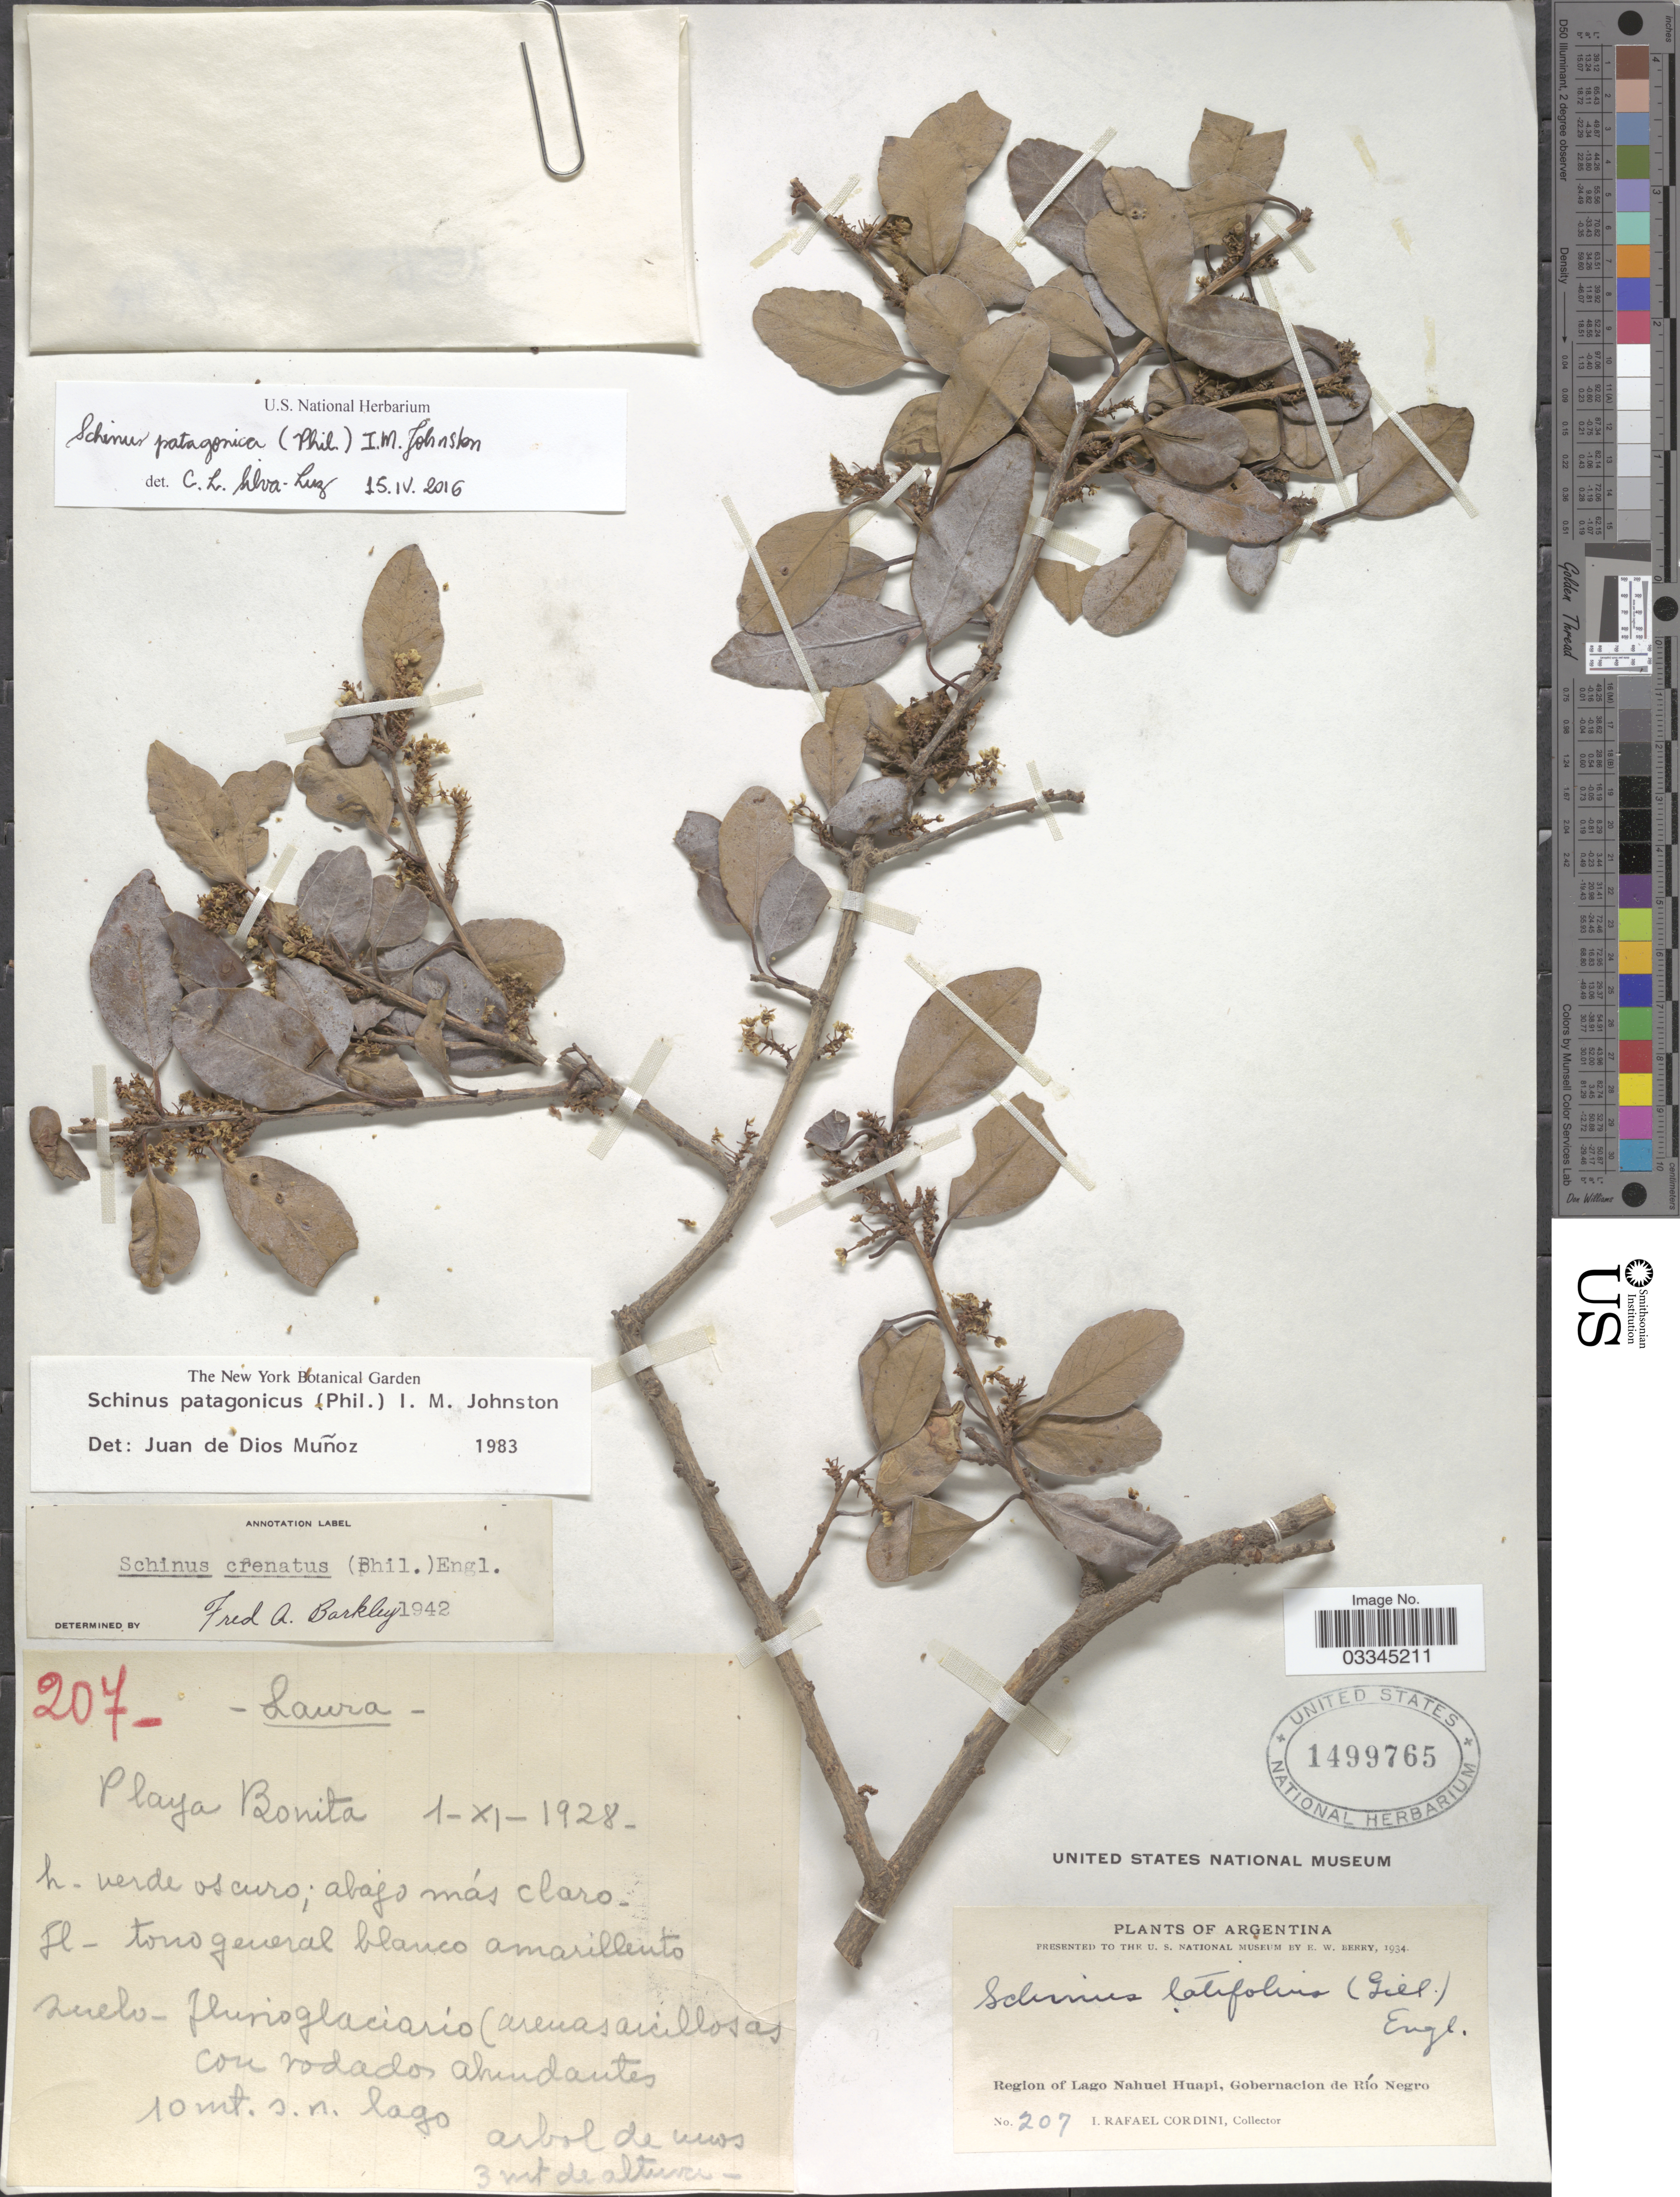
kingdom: Plantae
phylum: Tracheophyta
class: Magnoliopsida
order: Sapindales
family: Anacardiaceae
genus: Schinus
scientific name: Schinus patagonica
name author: (Phil.) I.M. Johnst.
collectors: I. Cordini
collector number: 207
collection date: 1928-11-01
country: Argentina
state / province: Rio Negro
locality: Region of Lago Nahuel Huapi, Gobernacion de Río Negro.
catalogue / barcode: US 1499765